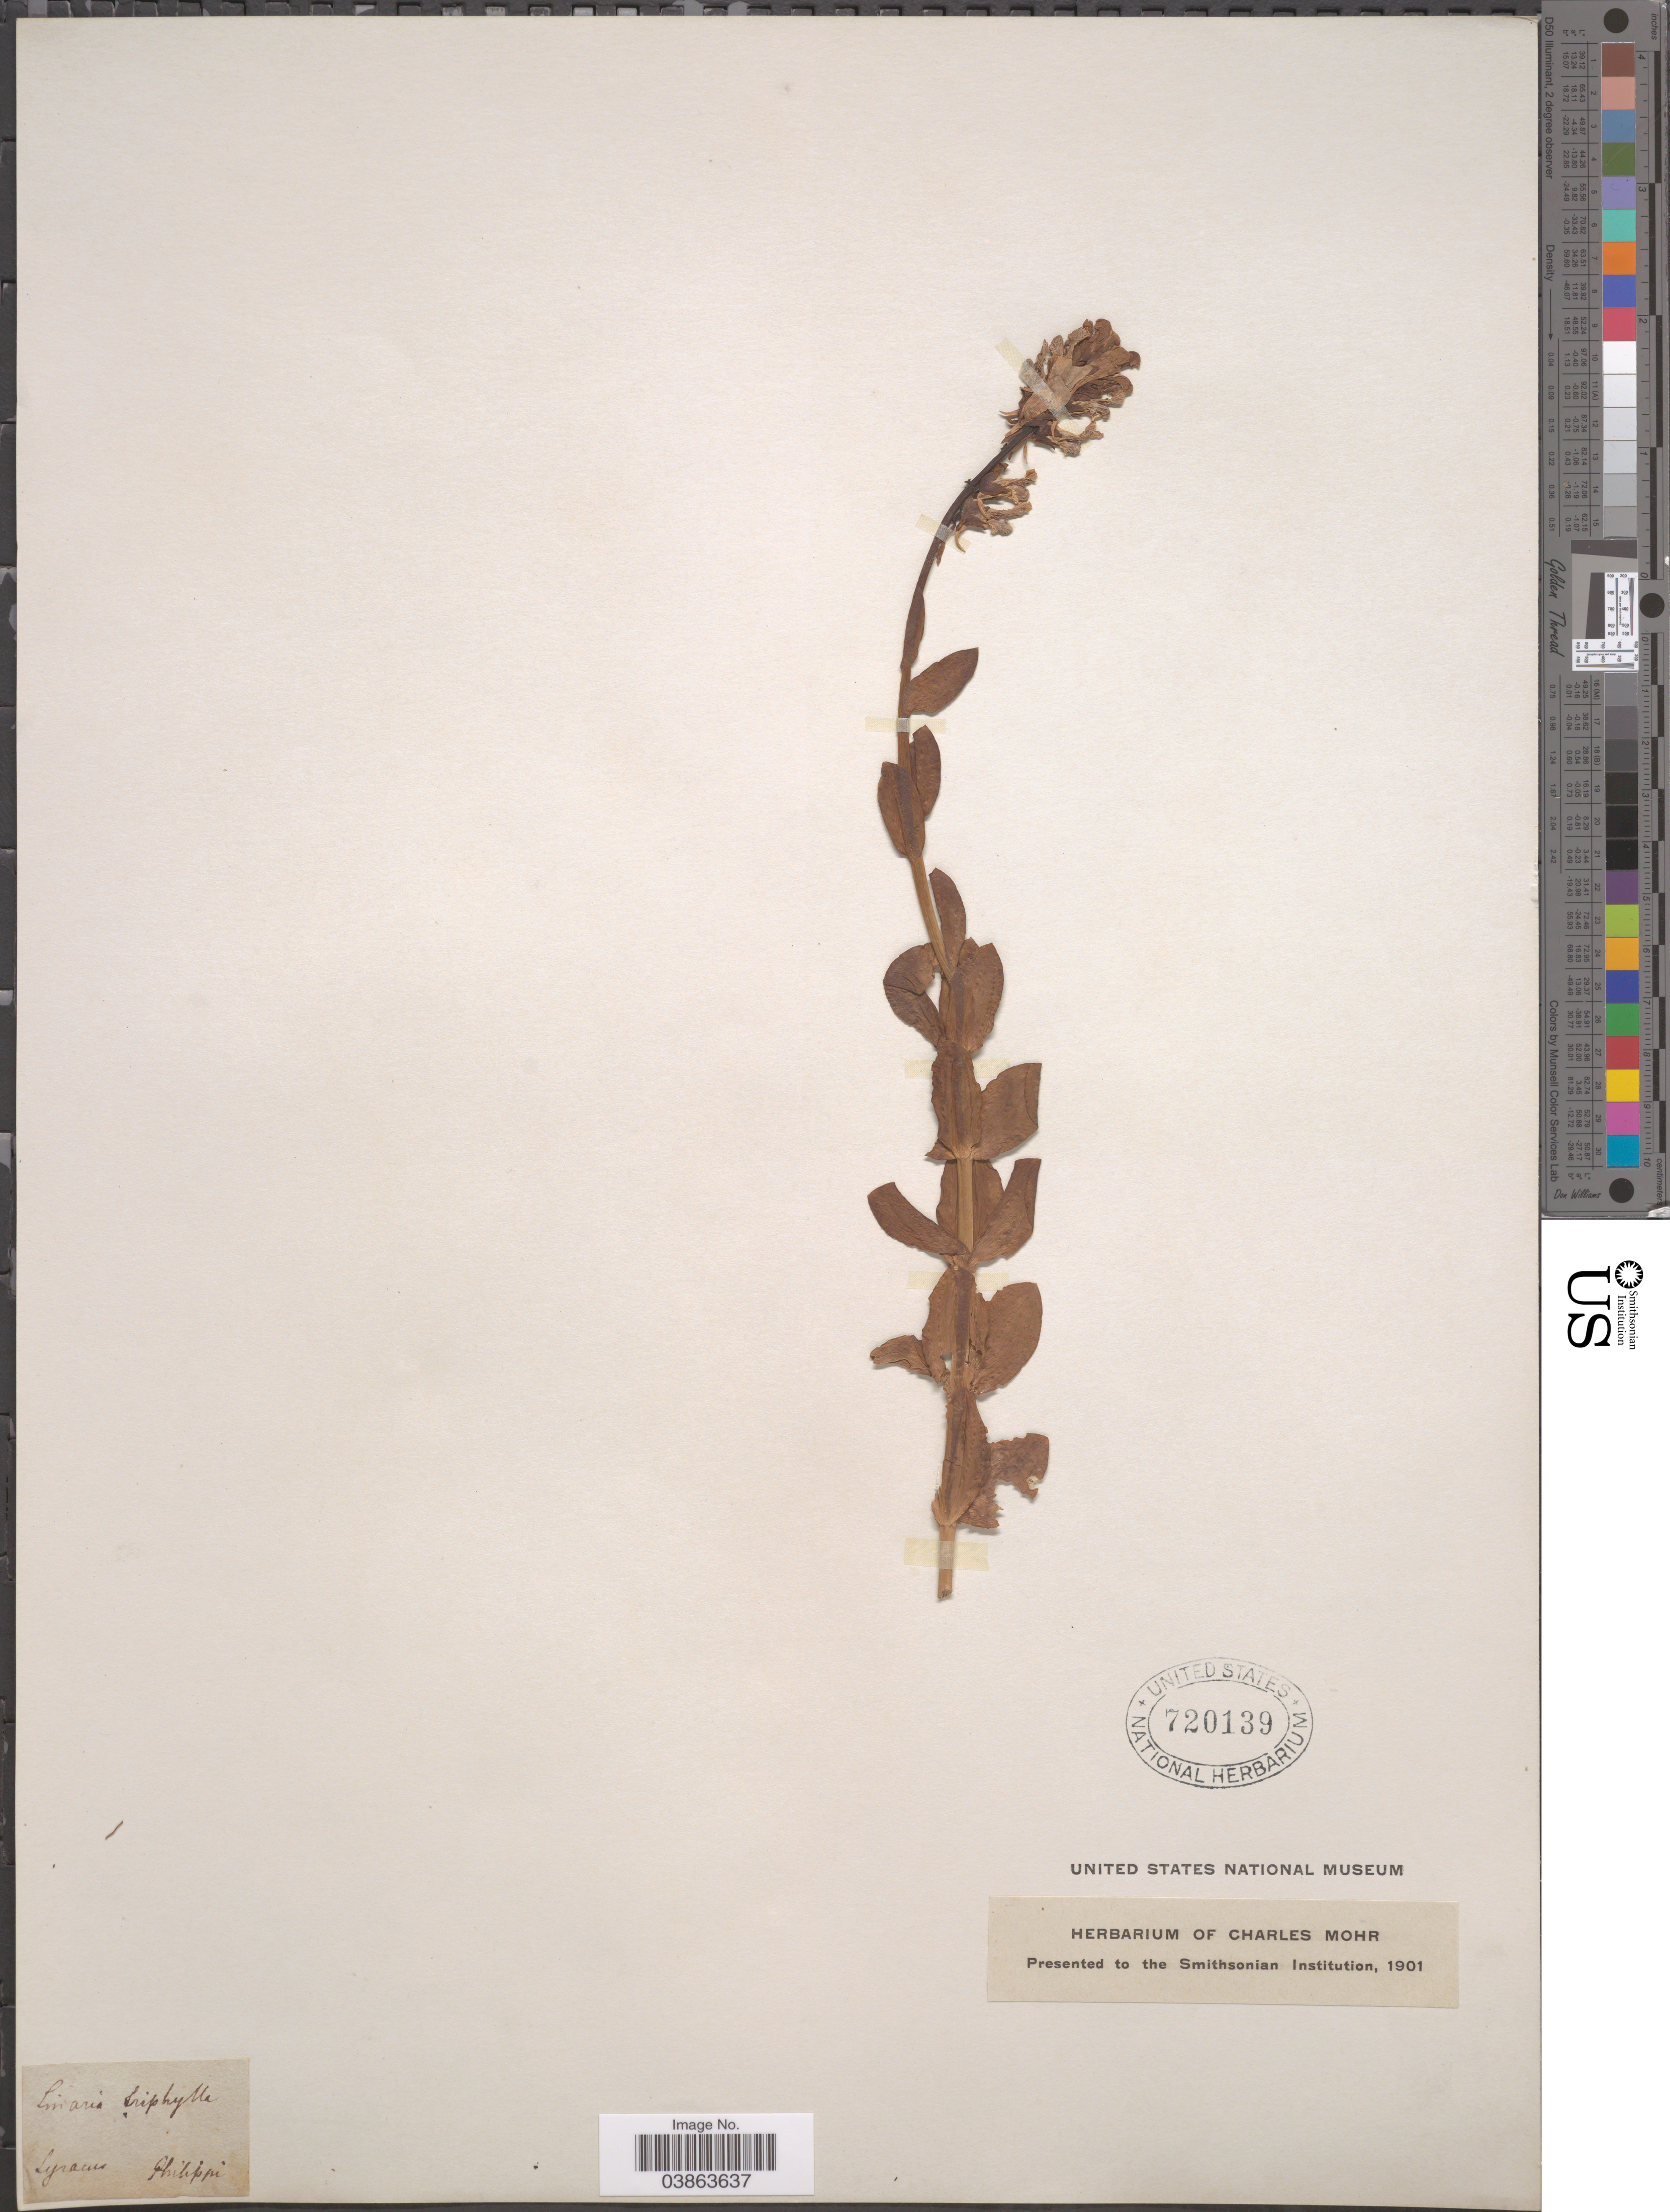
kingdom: Plantae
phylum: Tracheophyta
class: Magnoliopsida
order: Lamiales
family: Plantaginaceae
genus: Linaria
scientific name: Linaria triphylla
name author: (L.) Mill.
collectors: -. Philippi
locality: Lyracus. [interpreted]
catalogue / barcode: US 720139